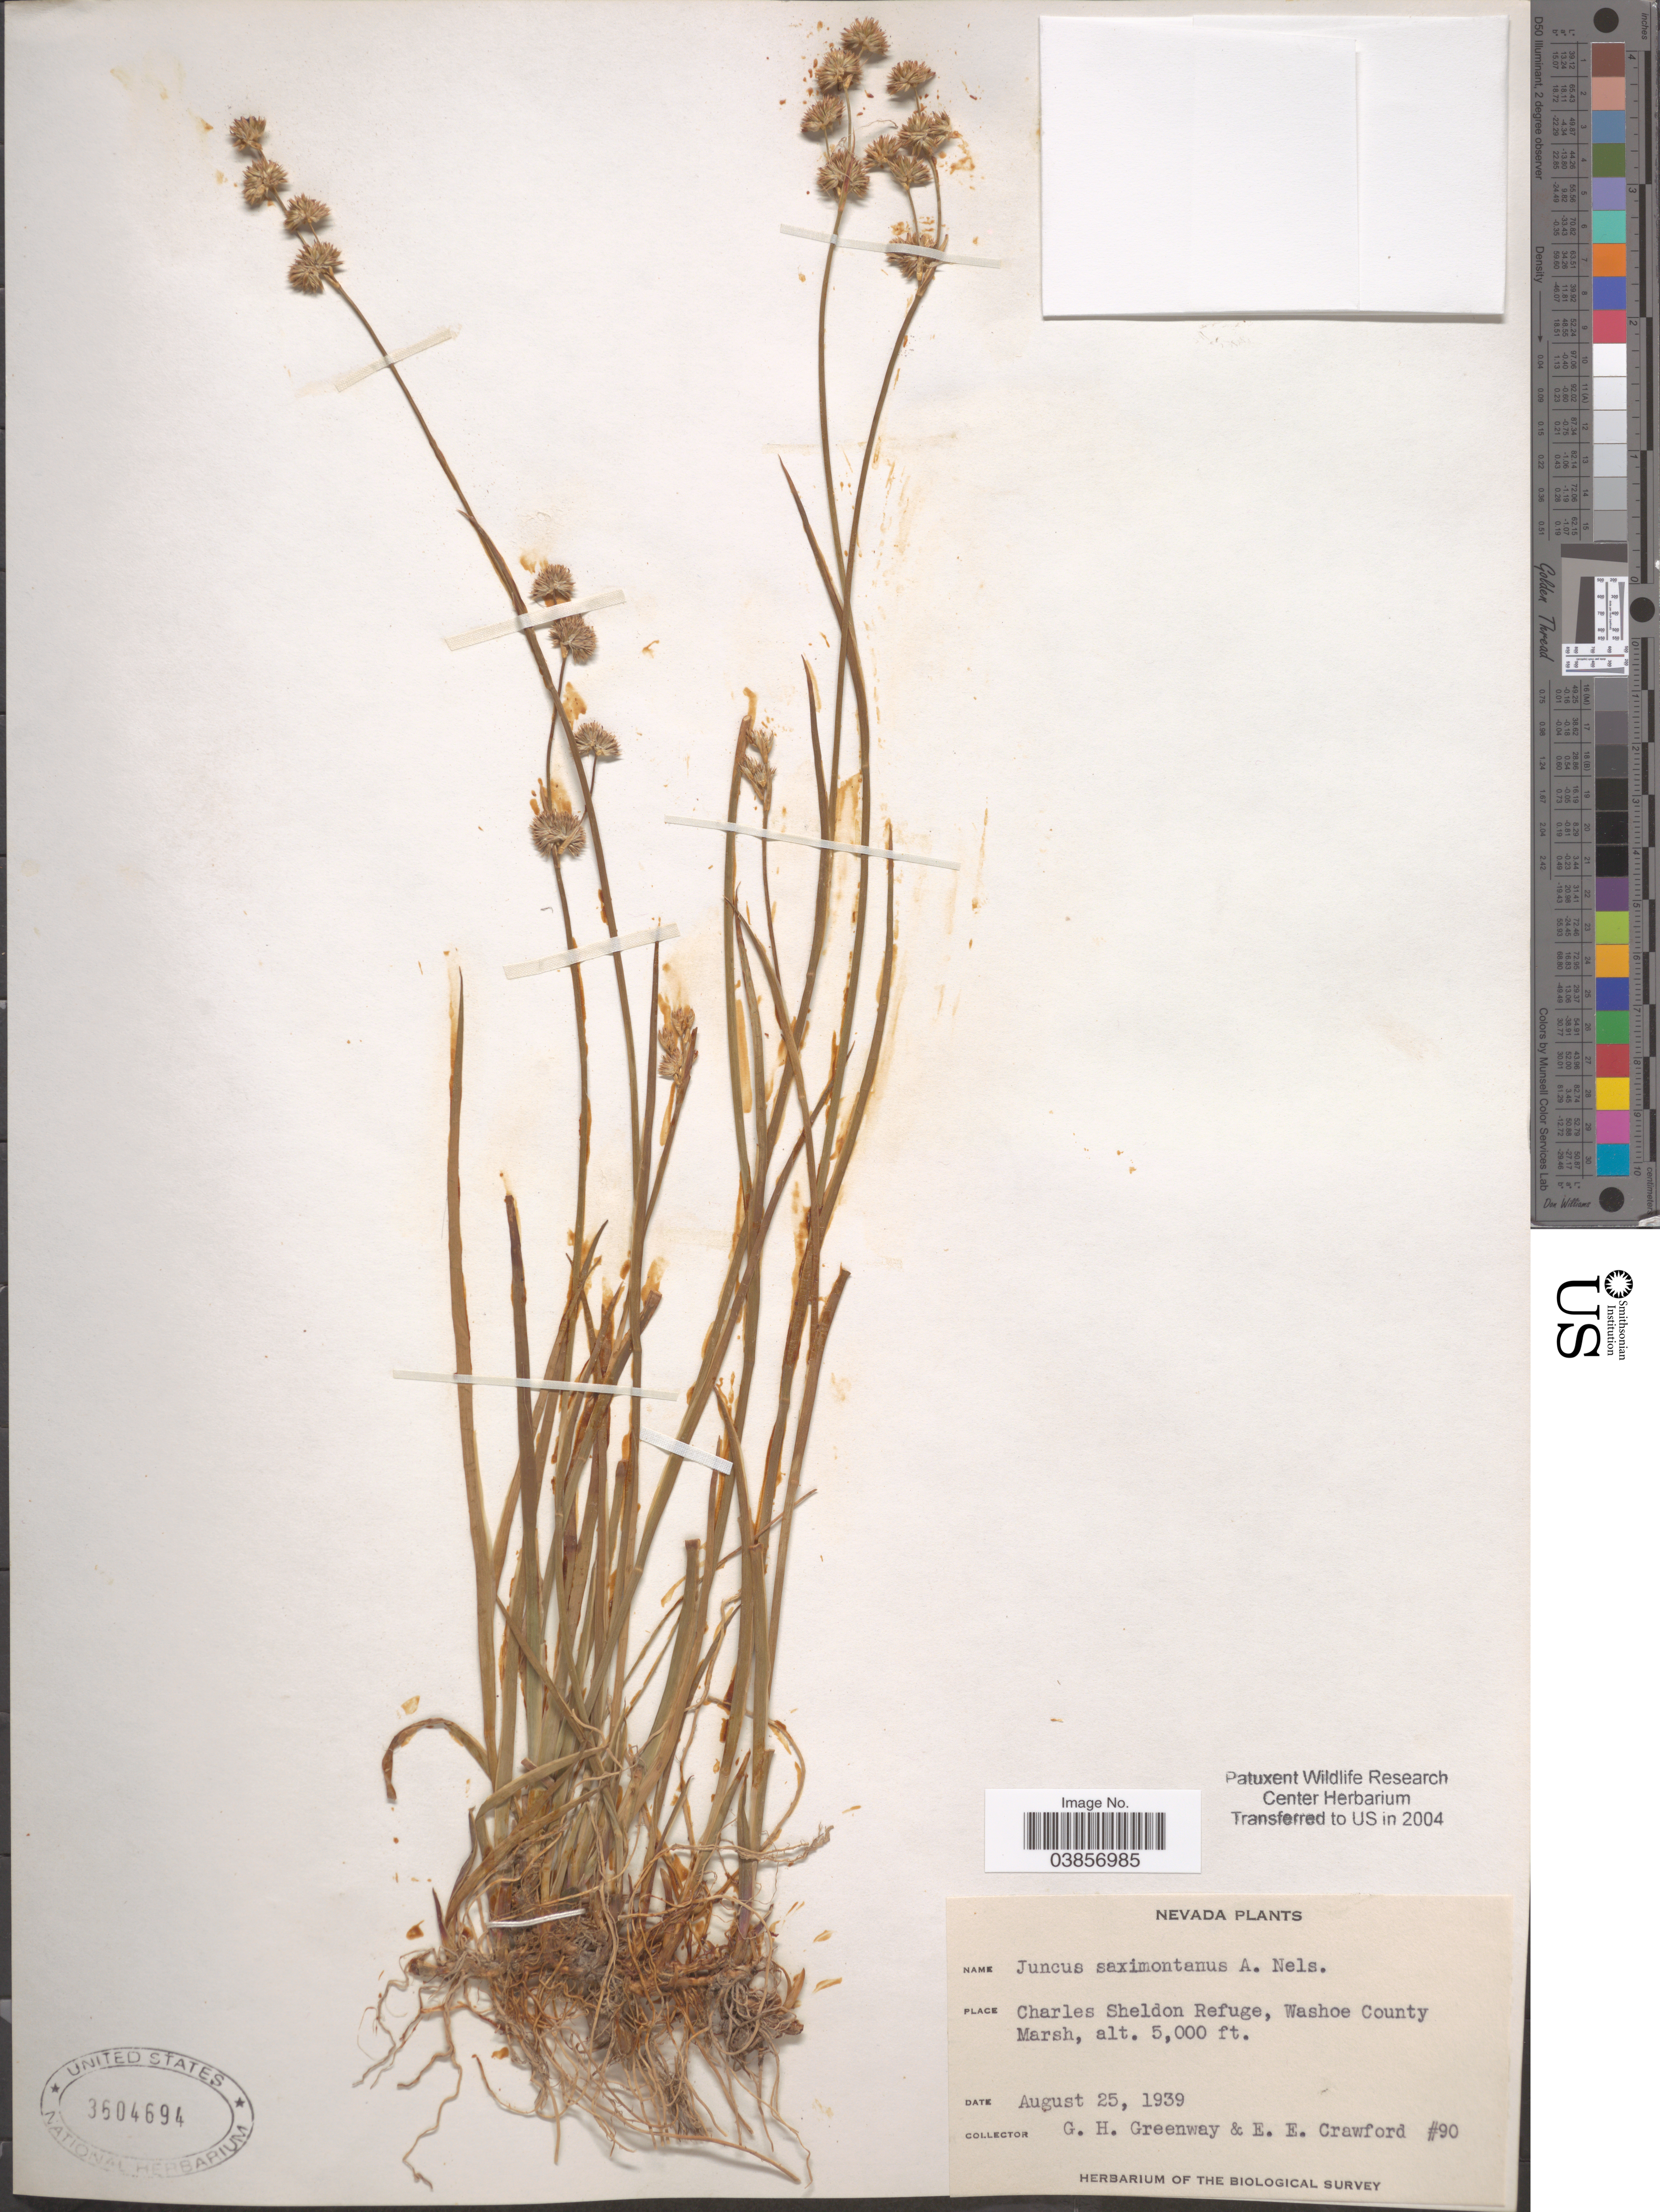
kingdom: Plantae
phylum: Tracheophyta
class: Liliopsida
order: Poales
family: Juncaceae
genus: Juncus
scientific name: Juncus saximontanus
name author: A. Nelson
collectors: G. Greenway & E. Crawford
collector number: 90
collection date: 1939-08-25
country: United States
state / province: Nevada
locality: Charles Sheldon Refuge, Washoe County.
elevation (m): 1524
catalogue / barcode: US 3604694